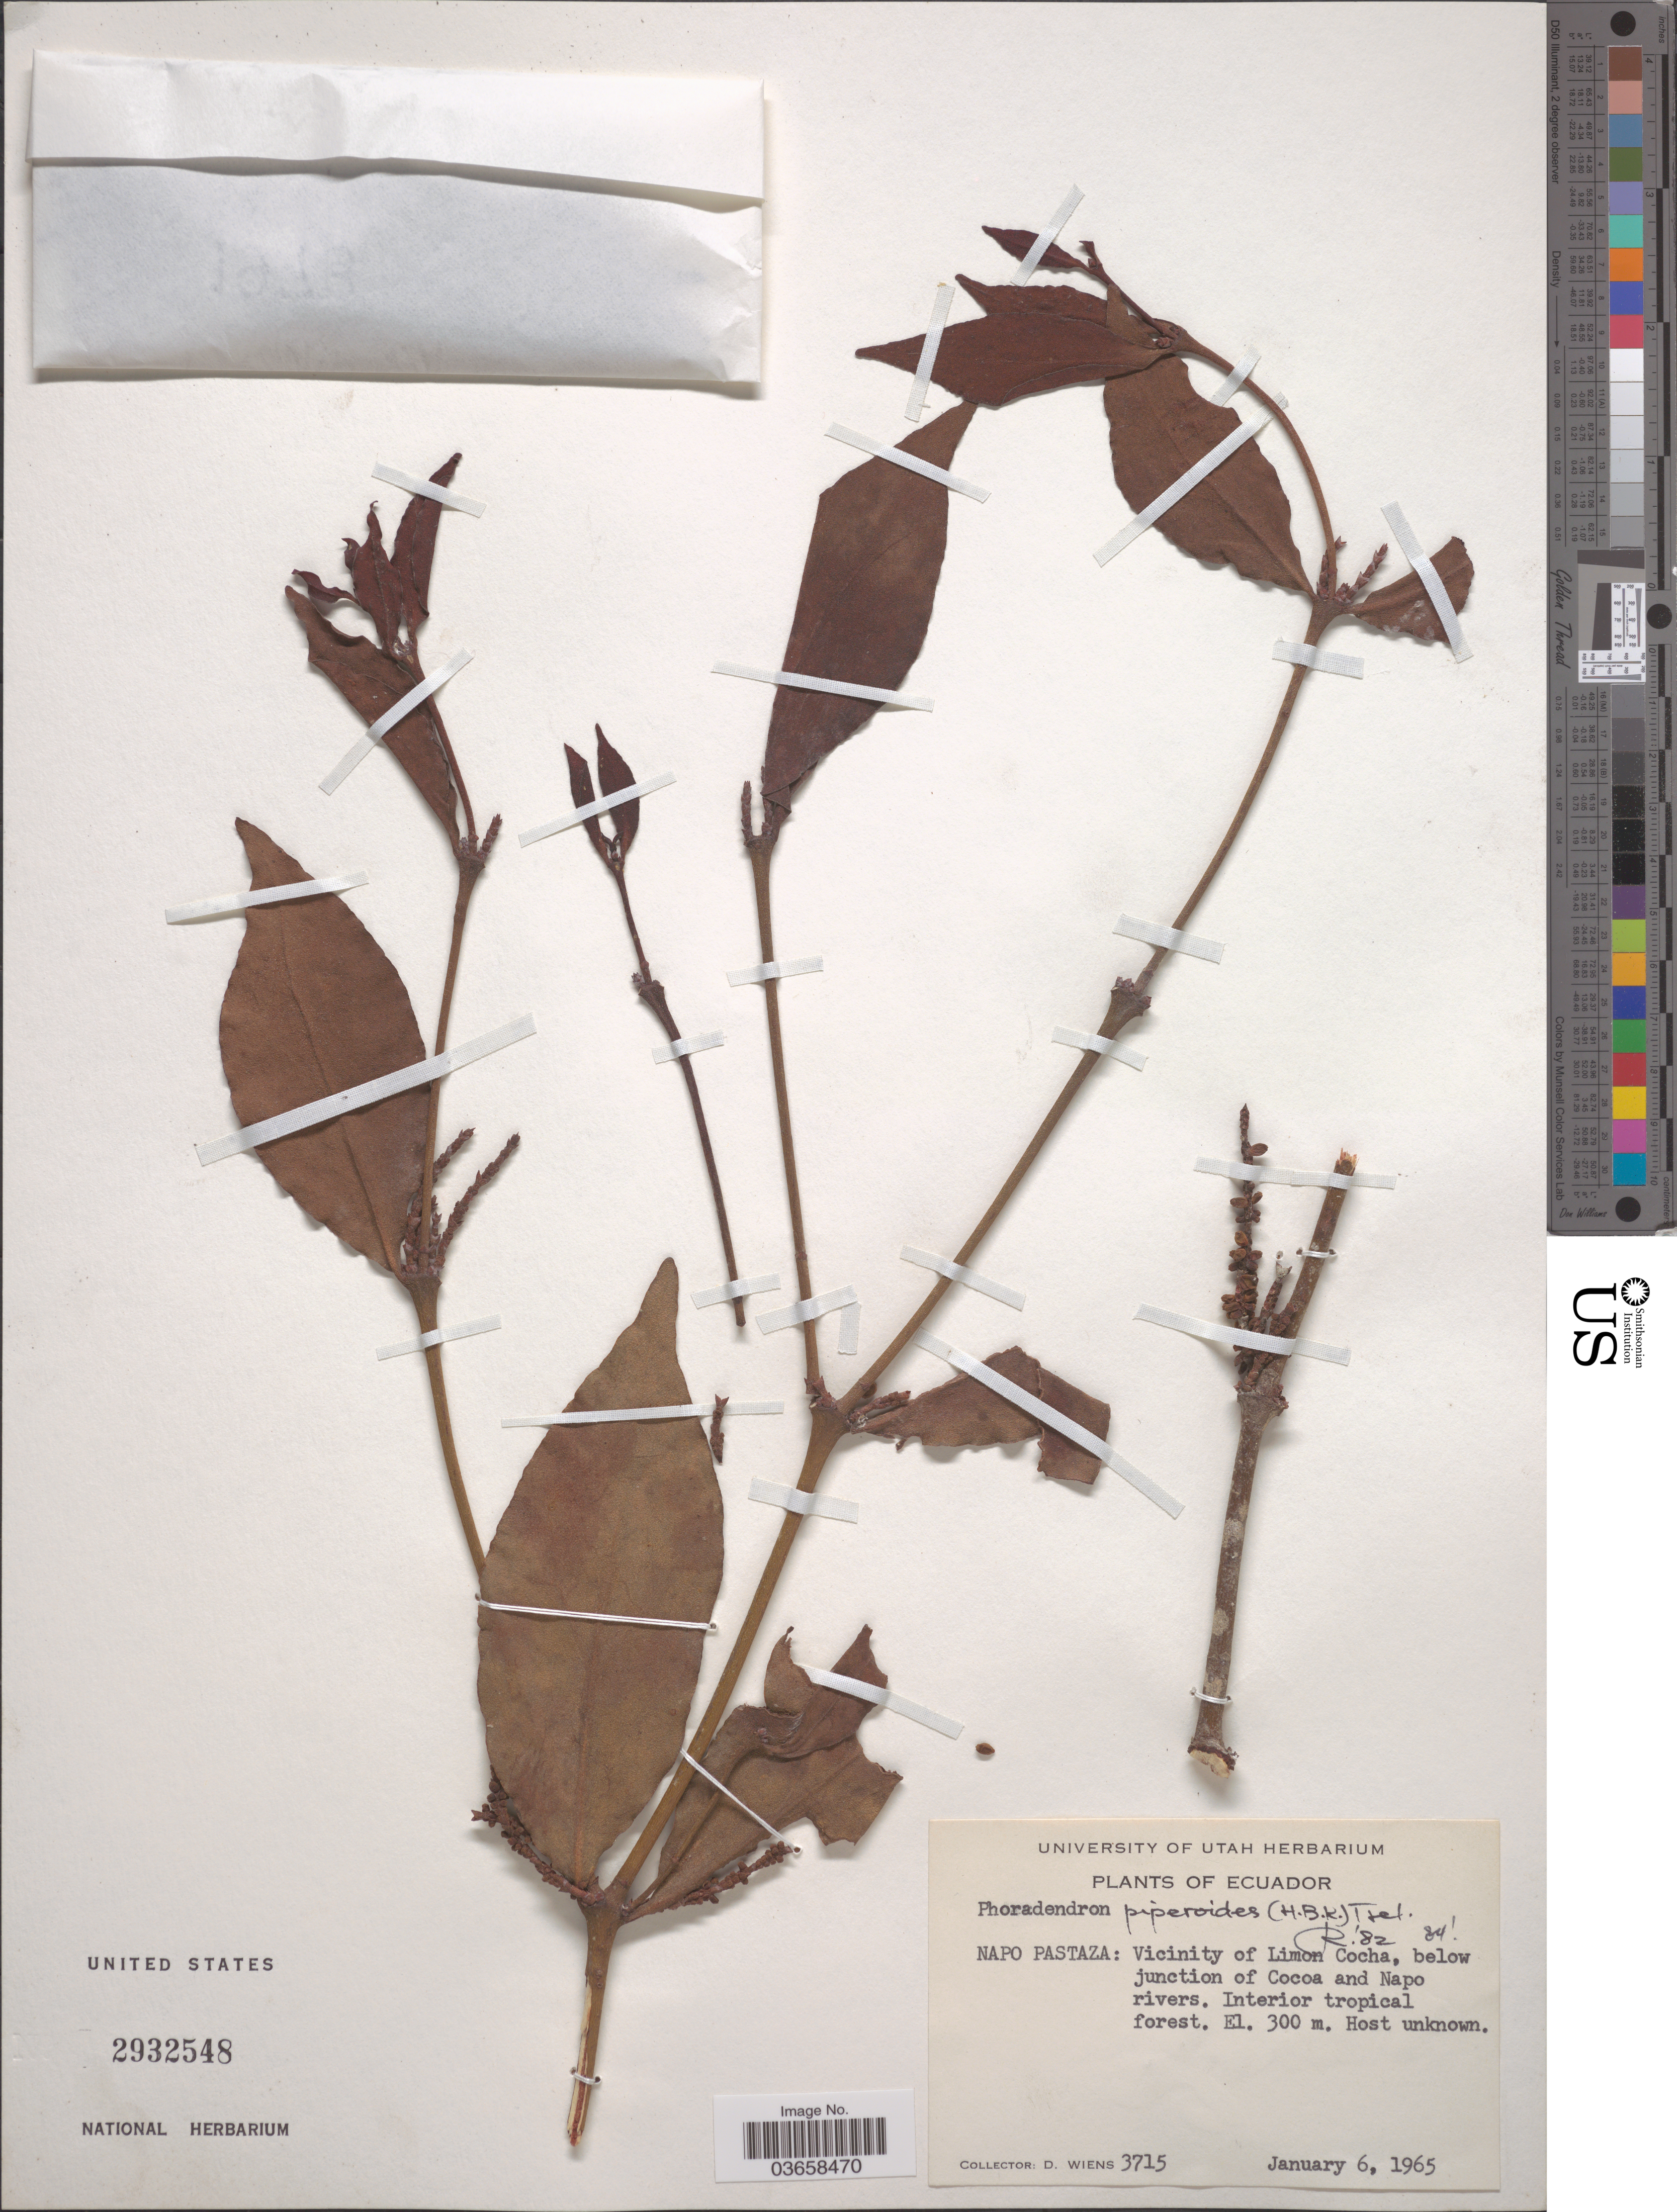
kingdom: Plantae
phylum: Tracheophyta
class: Magnoliopsida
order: Santalales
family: Viscaceae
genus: Phoradendron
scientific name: Phoradendron piperoides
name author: (Kunth) Trel.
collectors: D. Wiens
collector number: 3715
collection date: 1965-01-06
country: Ecuador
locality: Napo Pastaza: Vicinity of Limon Cocha, below junction of Cocoa and Napo rivers. Interior tropical forest.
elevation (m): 300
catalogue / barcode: US 2932548